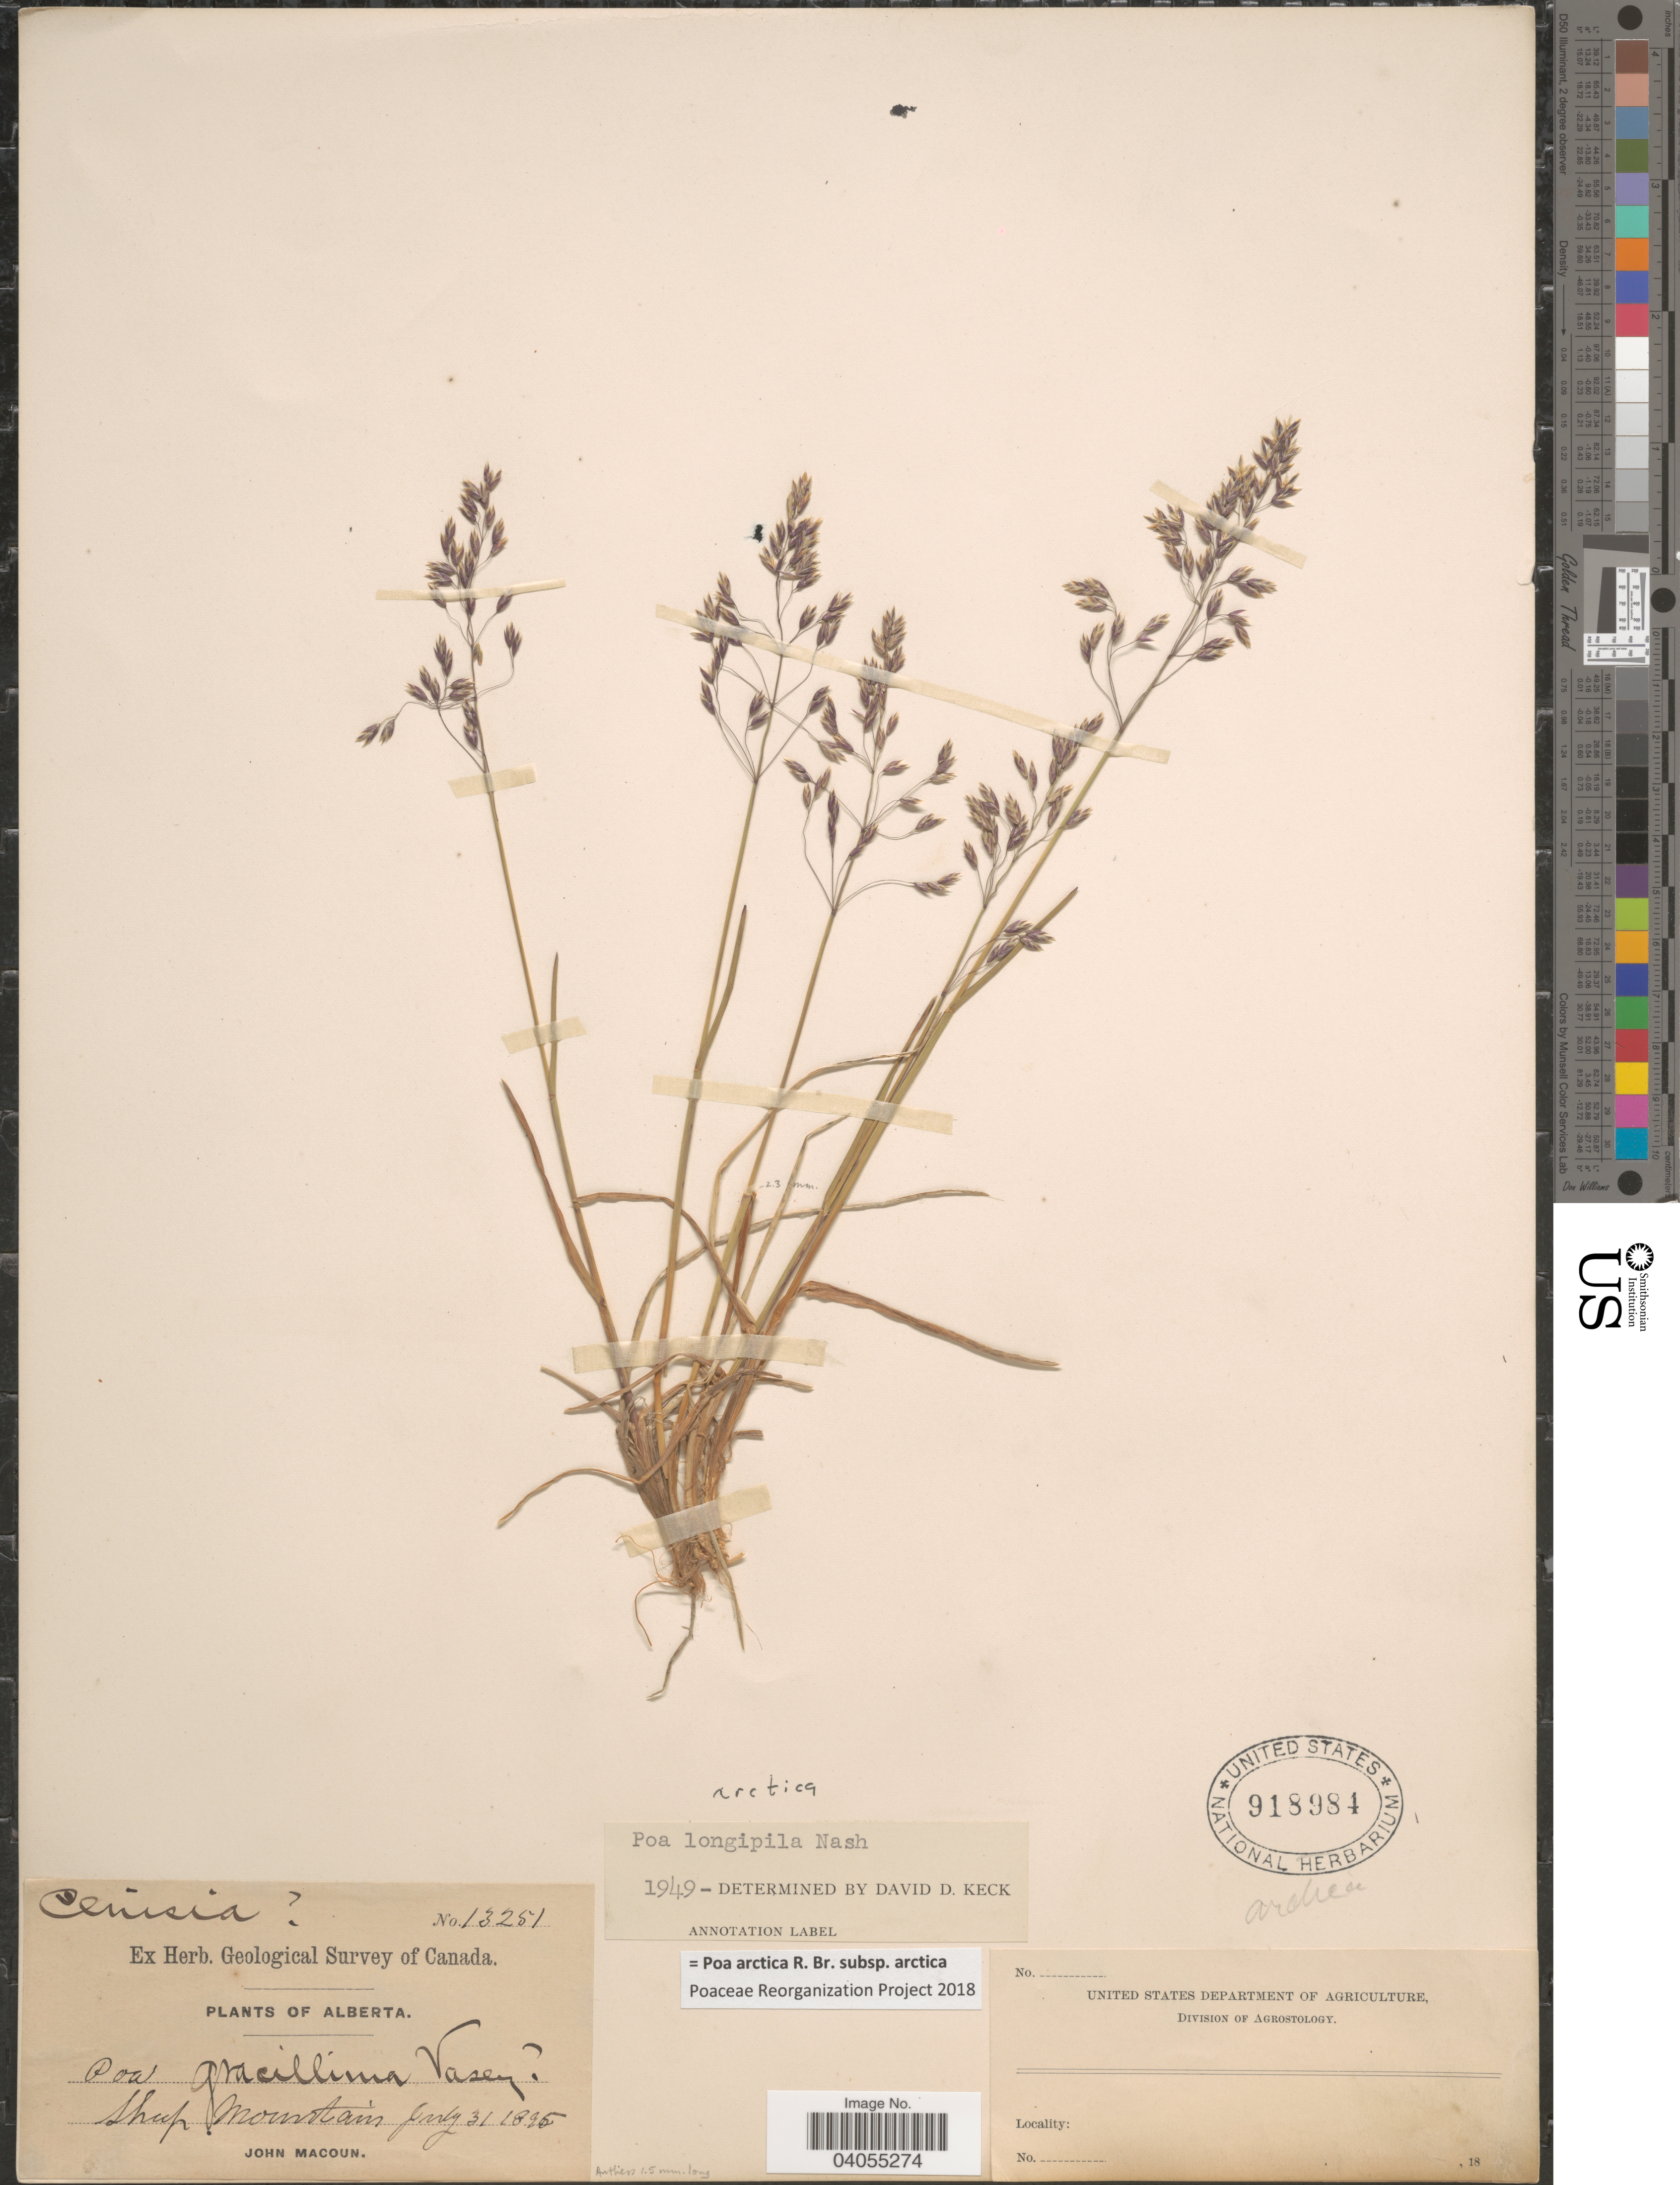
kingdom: Plantae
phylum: Tracheophyta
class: Liliopsida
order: Poales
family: Poaceae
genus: Poa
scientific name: Poa arctica subsp. arctica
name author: R. Br.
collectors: J. Macoun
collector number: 13251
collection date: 1895-07-31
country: Canada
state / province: Alberta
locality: Arctica. Sheep Mountain.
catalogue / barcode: US 918984